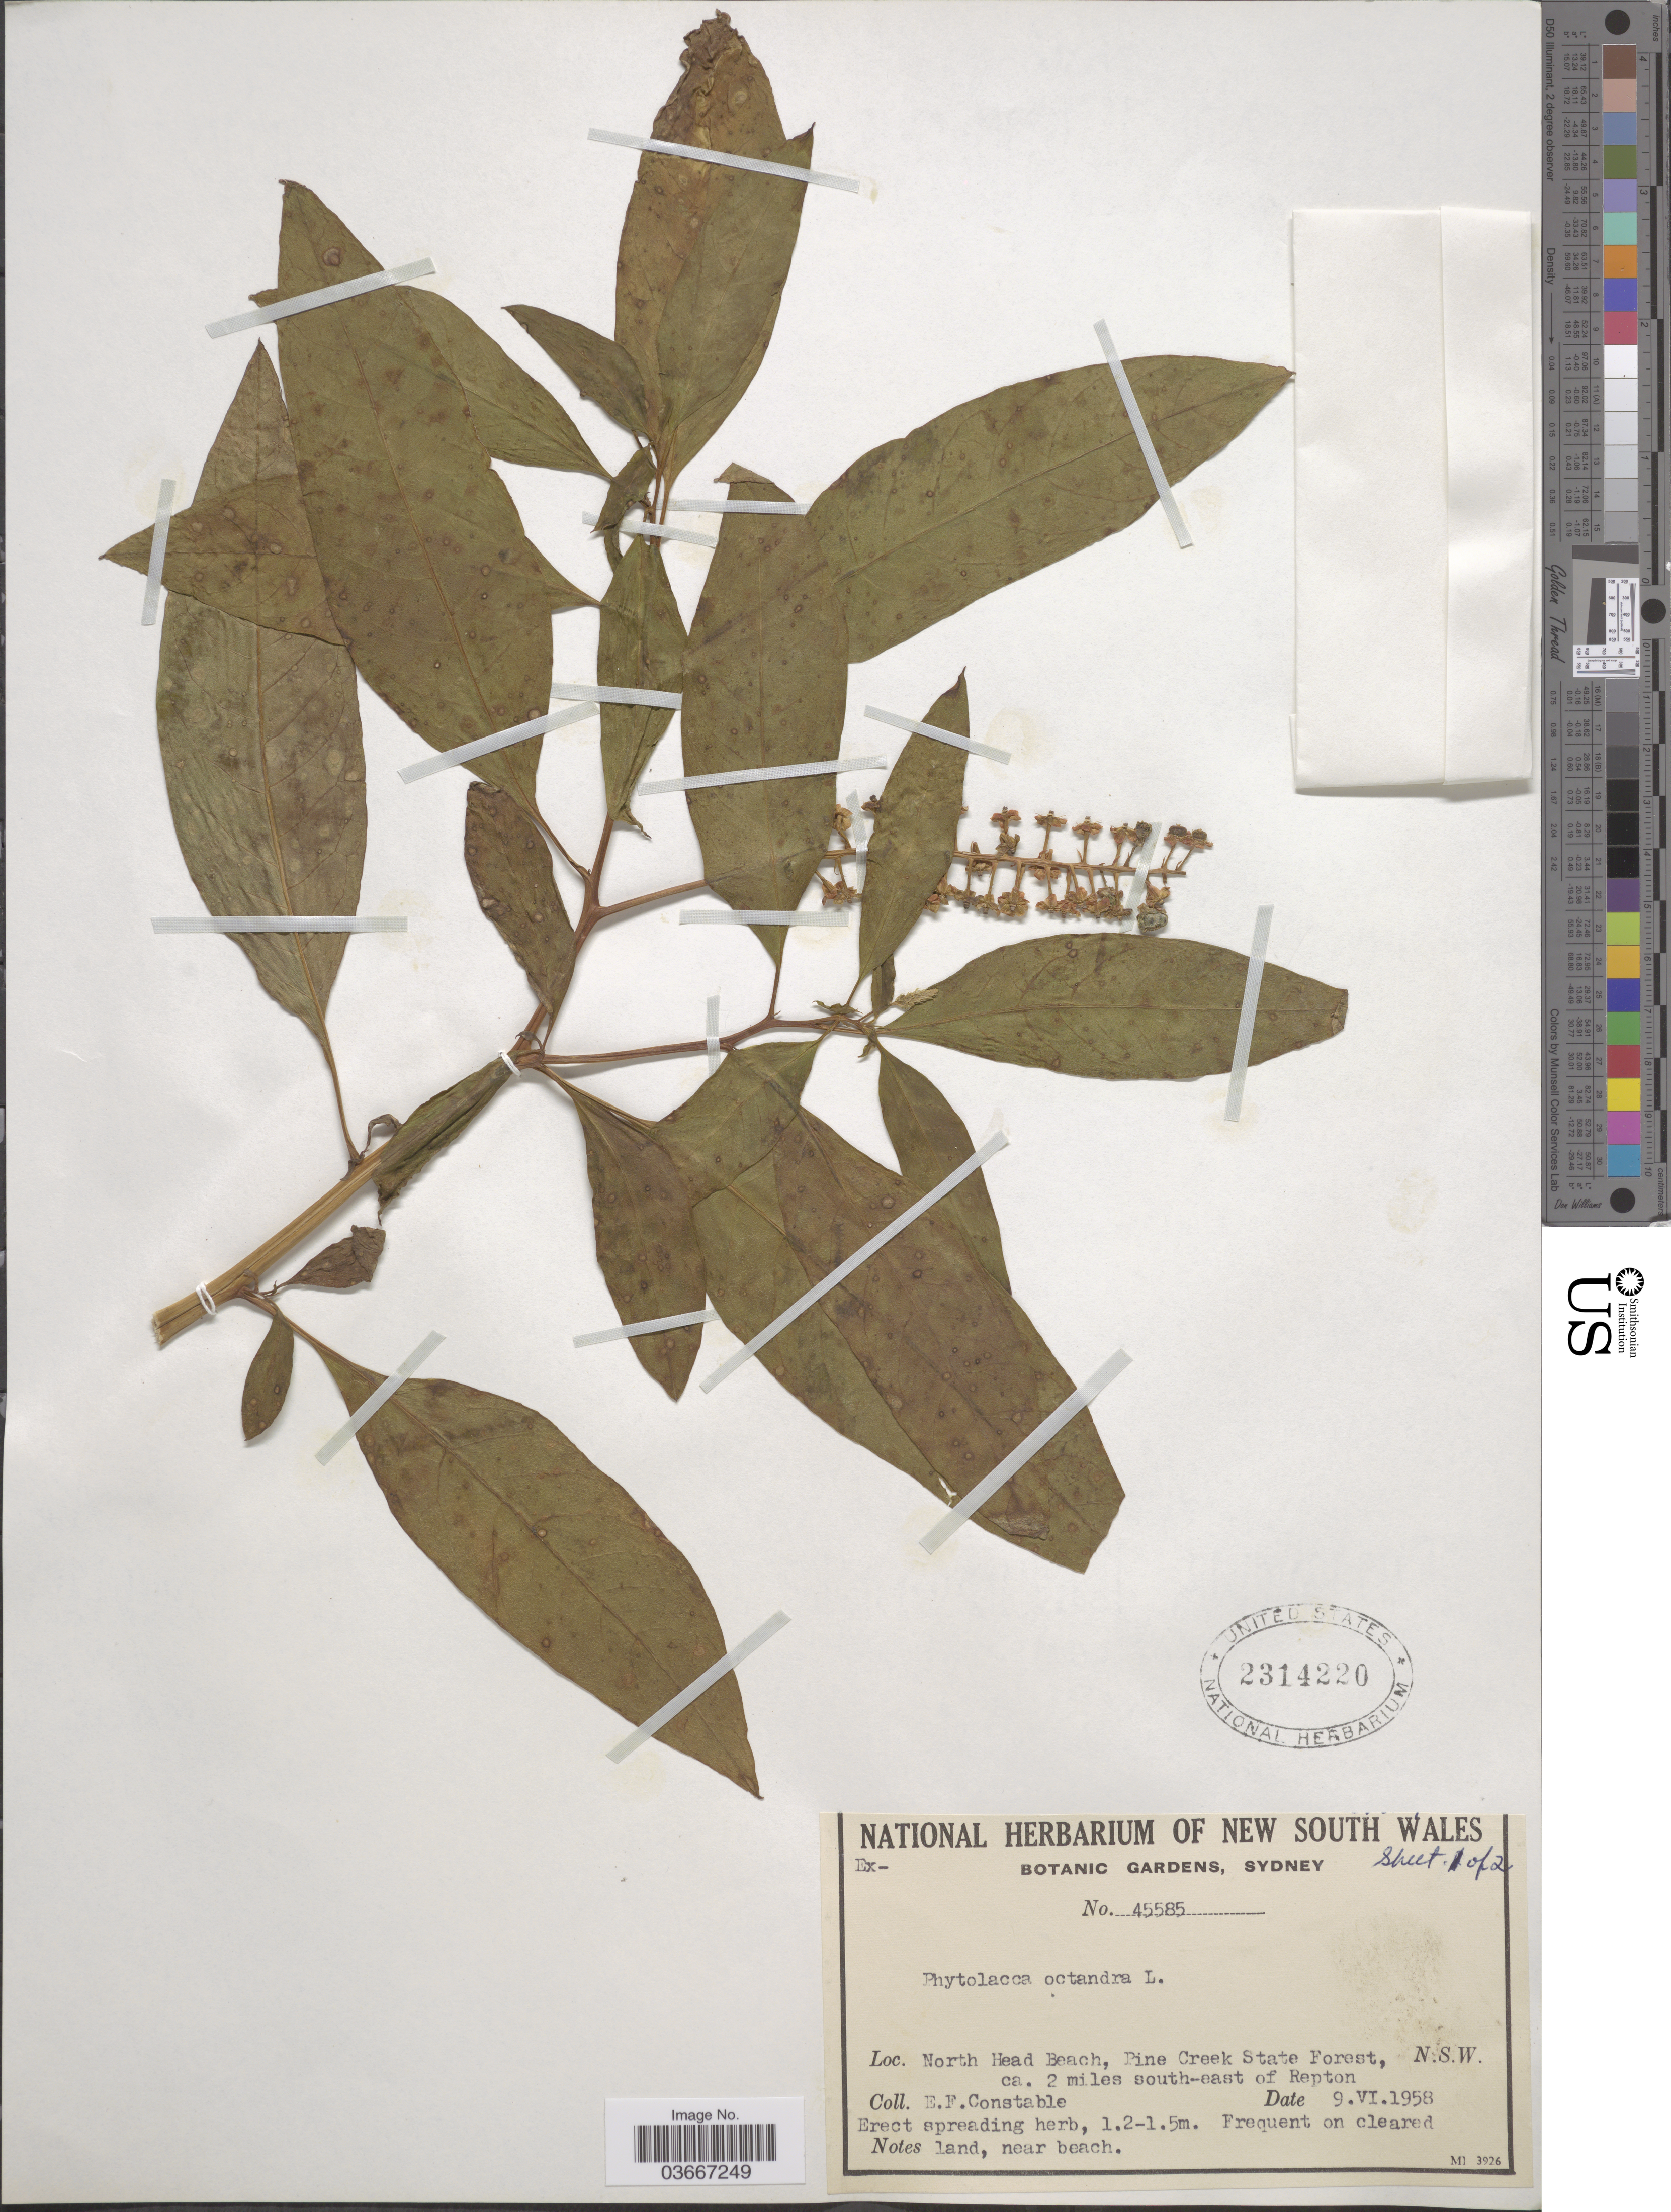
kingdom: Plantae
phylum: Tracheophyta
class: Magnoliopsida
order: Caryophyllales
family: Phytolaccaceae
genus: Phytolacca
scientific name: Phytolacca octandra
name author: L.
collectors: E. F. Constable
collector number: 45585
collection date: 1958-06-09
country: Australia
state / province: New South Wales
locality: North Head Beach, Pine Creek State Forest, ca. 2 miles south-east of Repton.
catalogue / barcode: US 2314220